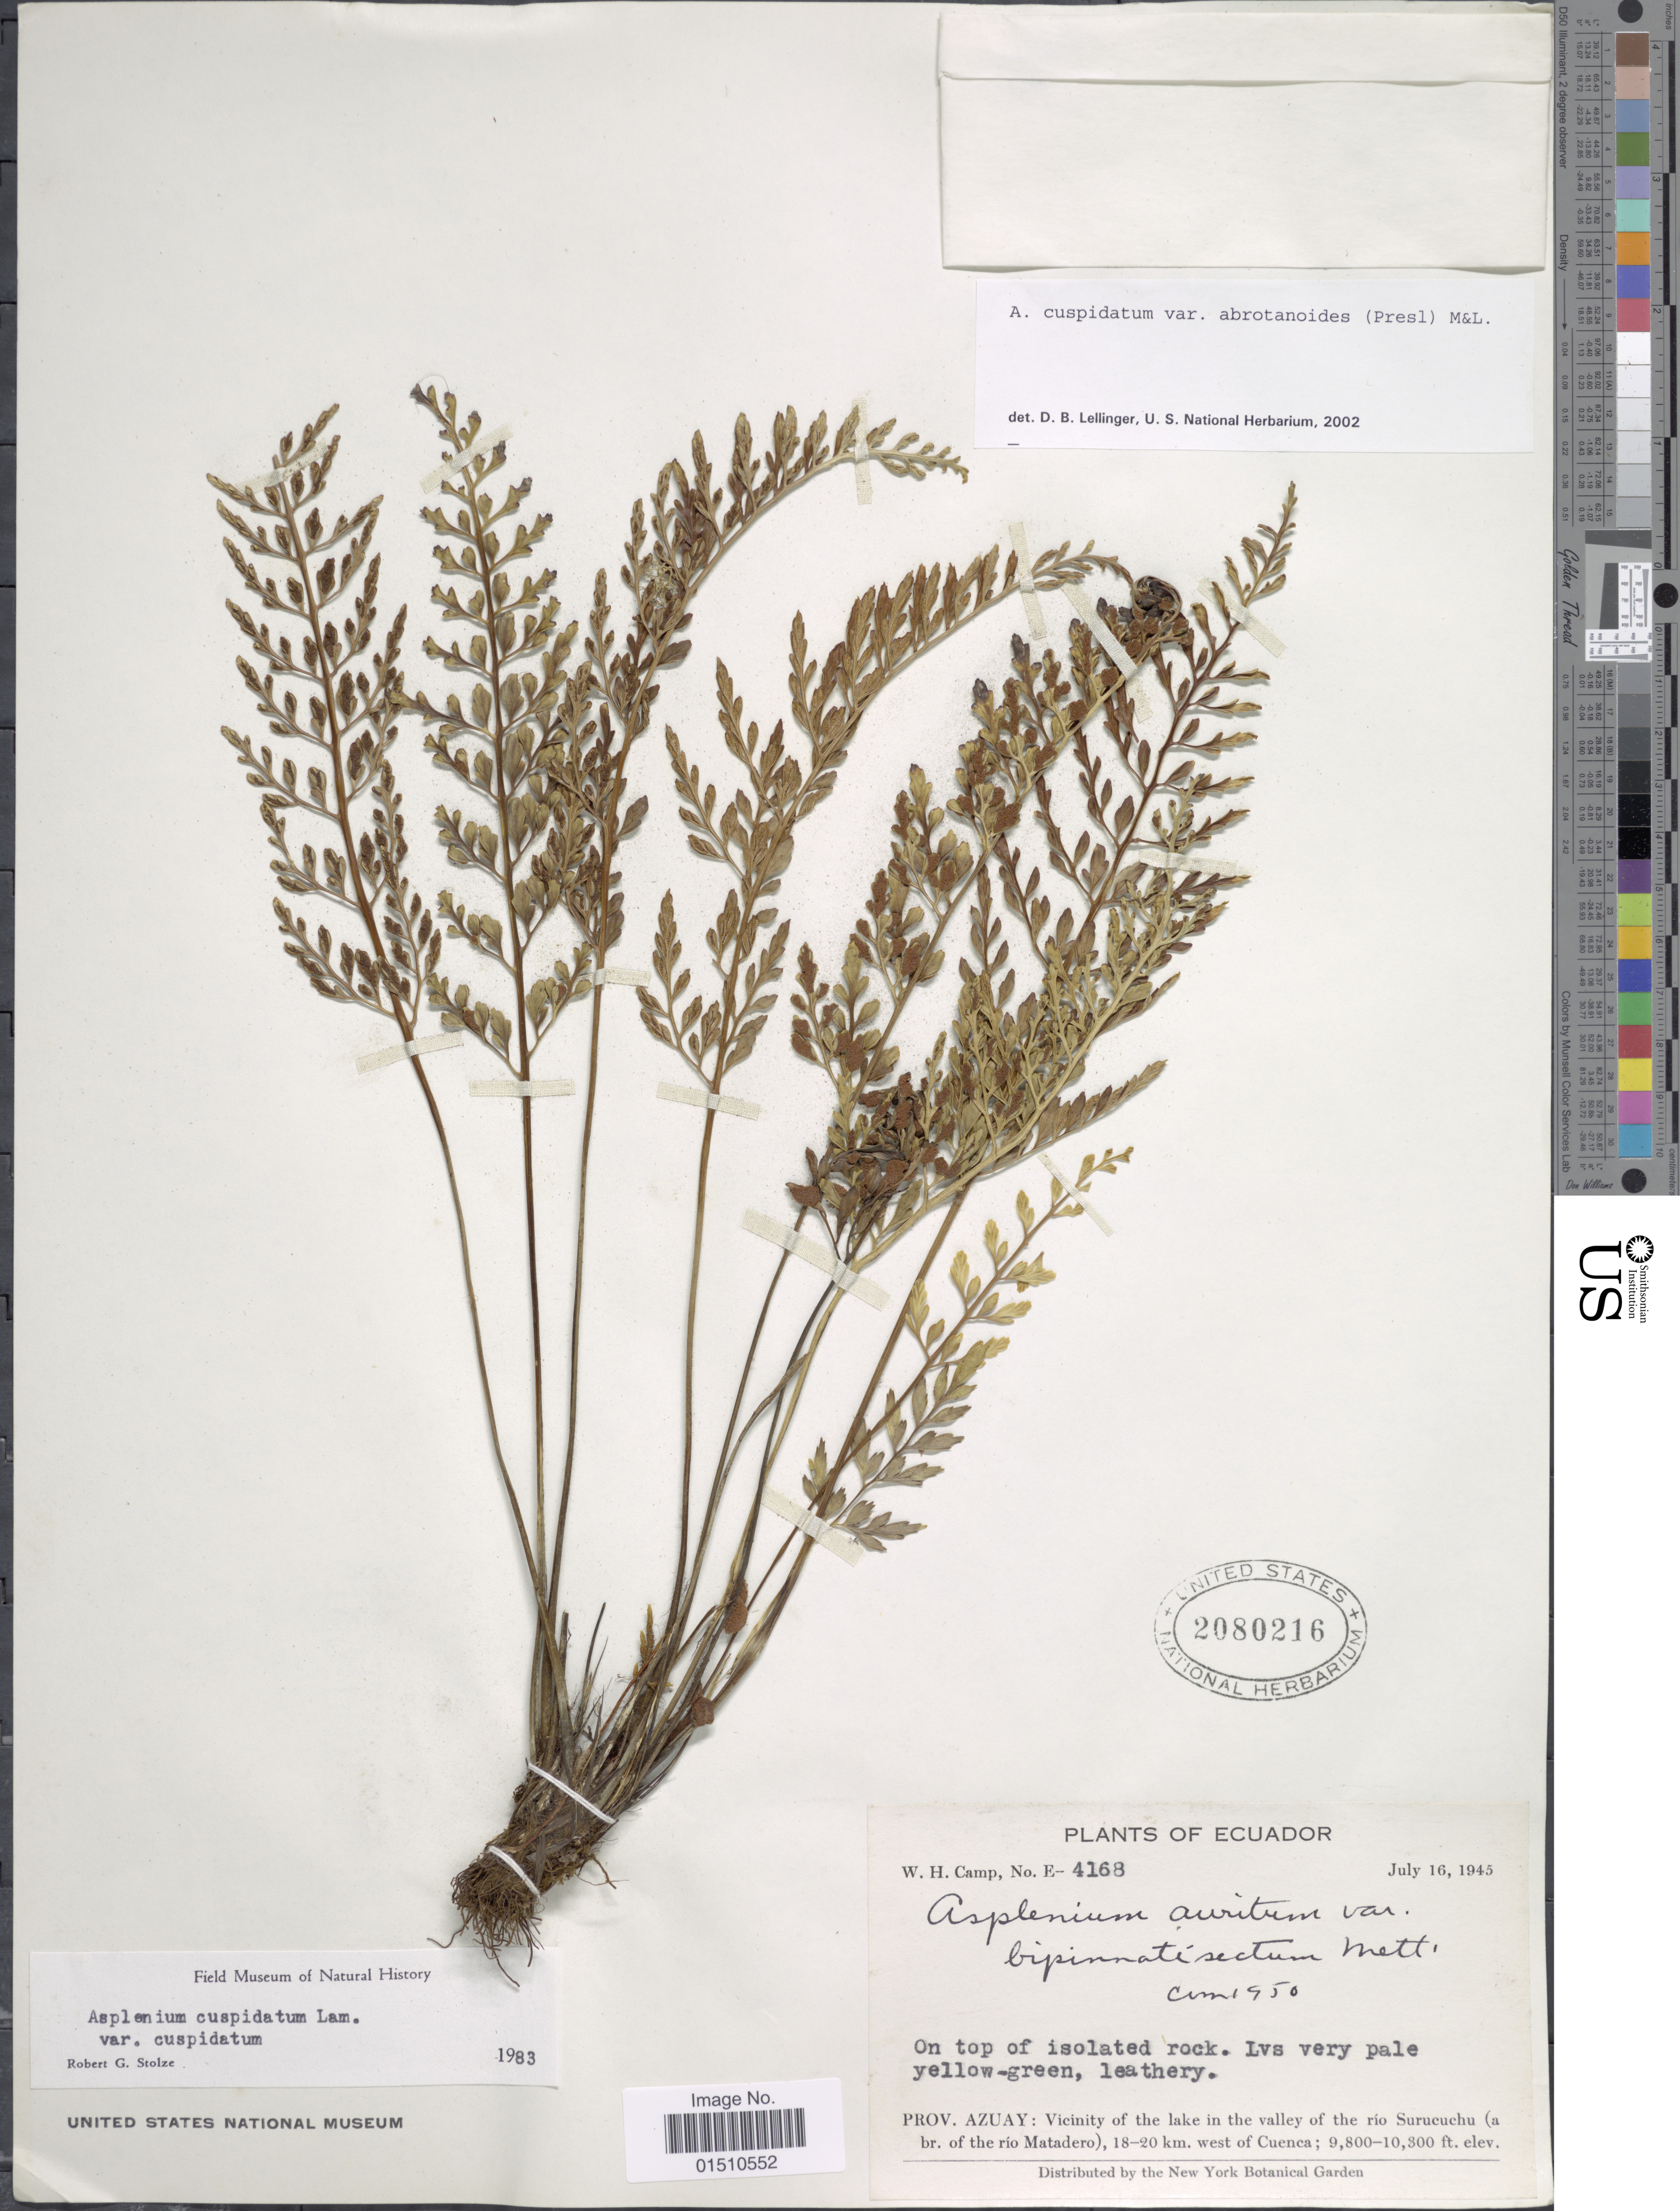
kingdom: Plantae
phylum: Tracheophyta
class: Polypodiopsida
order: Polypodiales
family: Aspleniaceae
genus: Asplenium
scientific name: Asplenium cuspidatum var. abrotanoides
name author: (C. Presl) C.V. Morton & Lellinger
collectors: W. H. Camp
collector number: E-4168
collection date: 1945-07-16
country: Ecuador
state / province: Azuay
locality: Ecuador, Prov. Azuay: Vicinity of the lake in the valley of the rio Surucuchu (a br. of the rio Matadero), 18-20 km. west of Cuenca.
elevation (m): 2987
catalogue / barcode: US 2080216